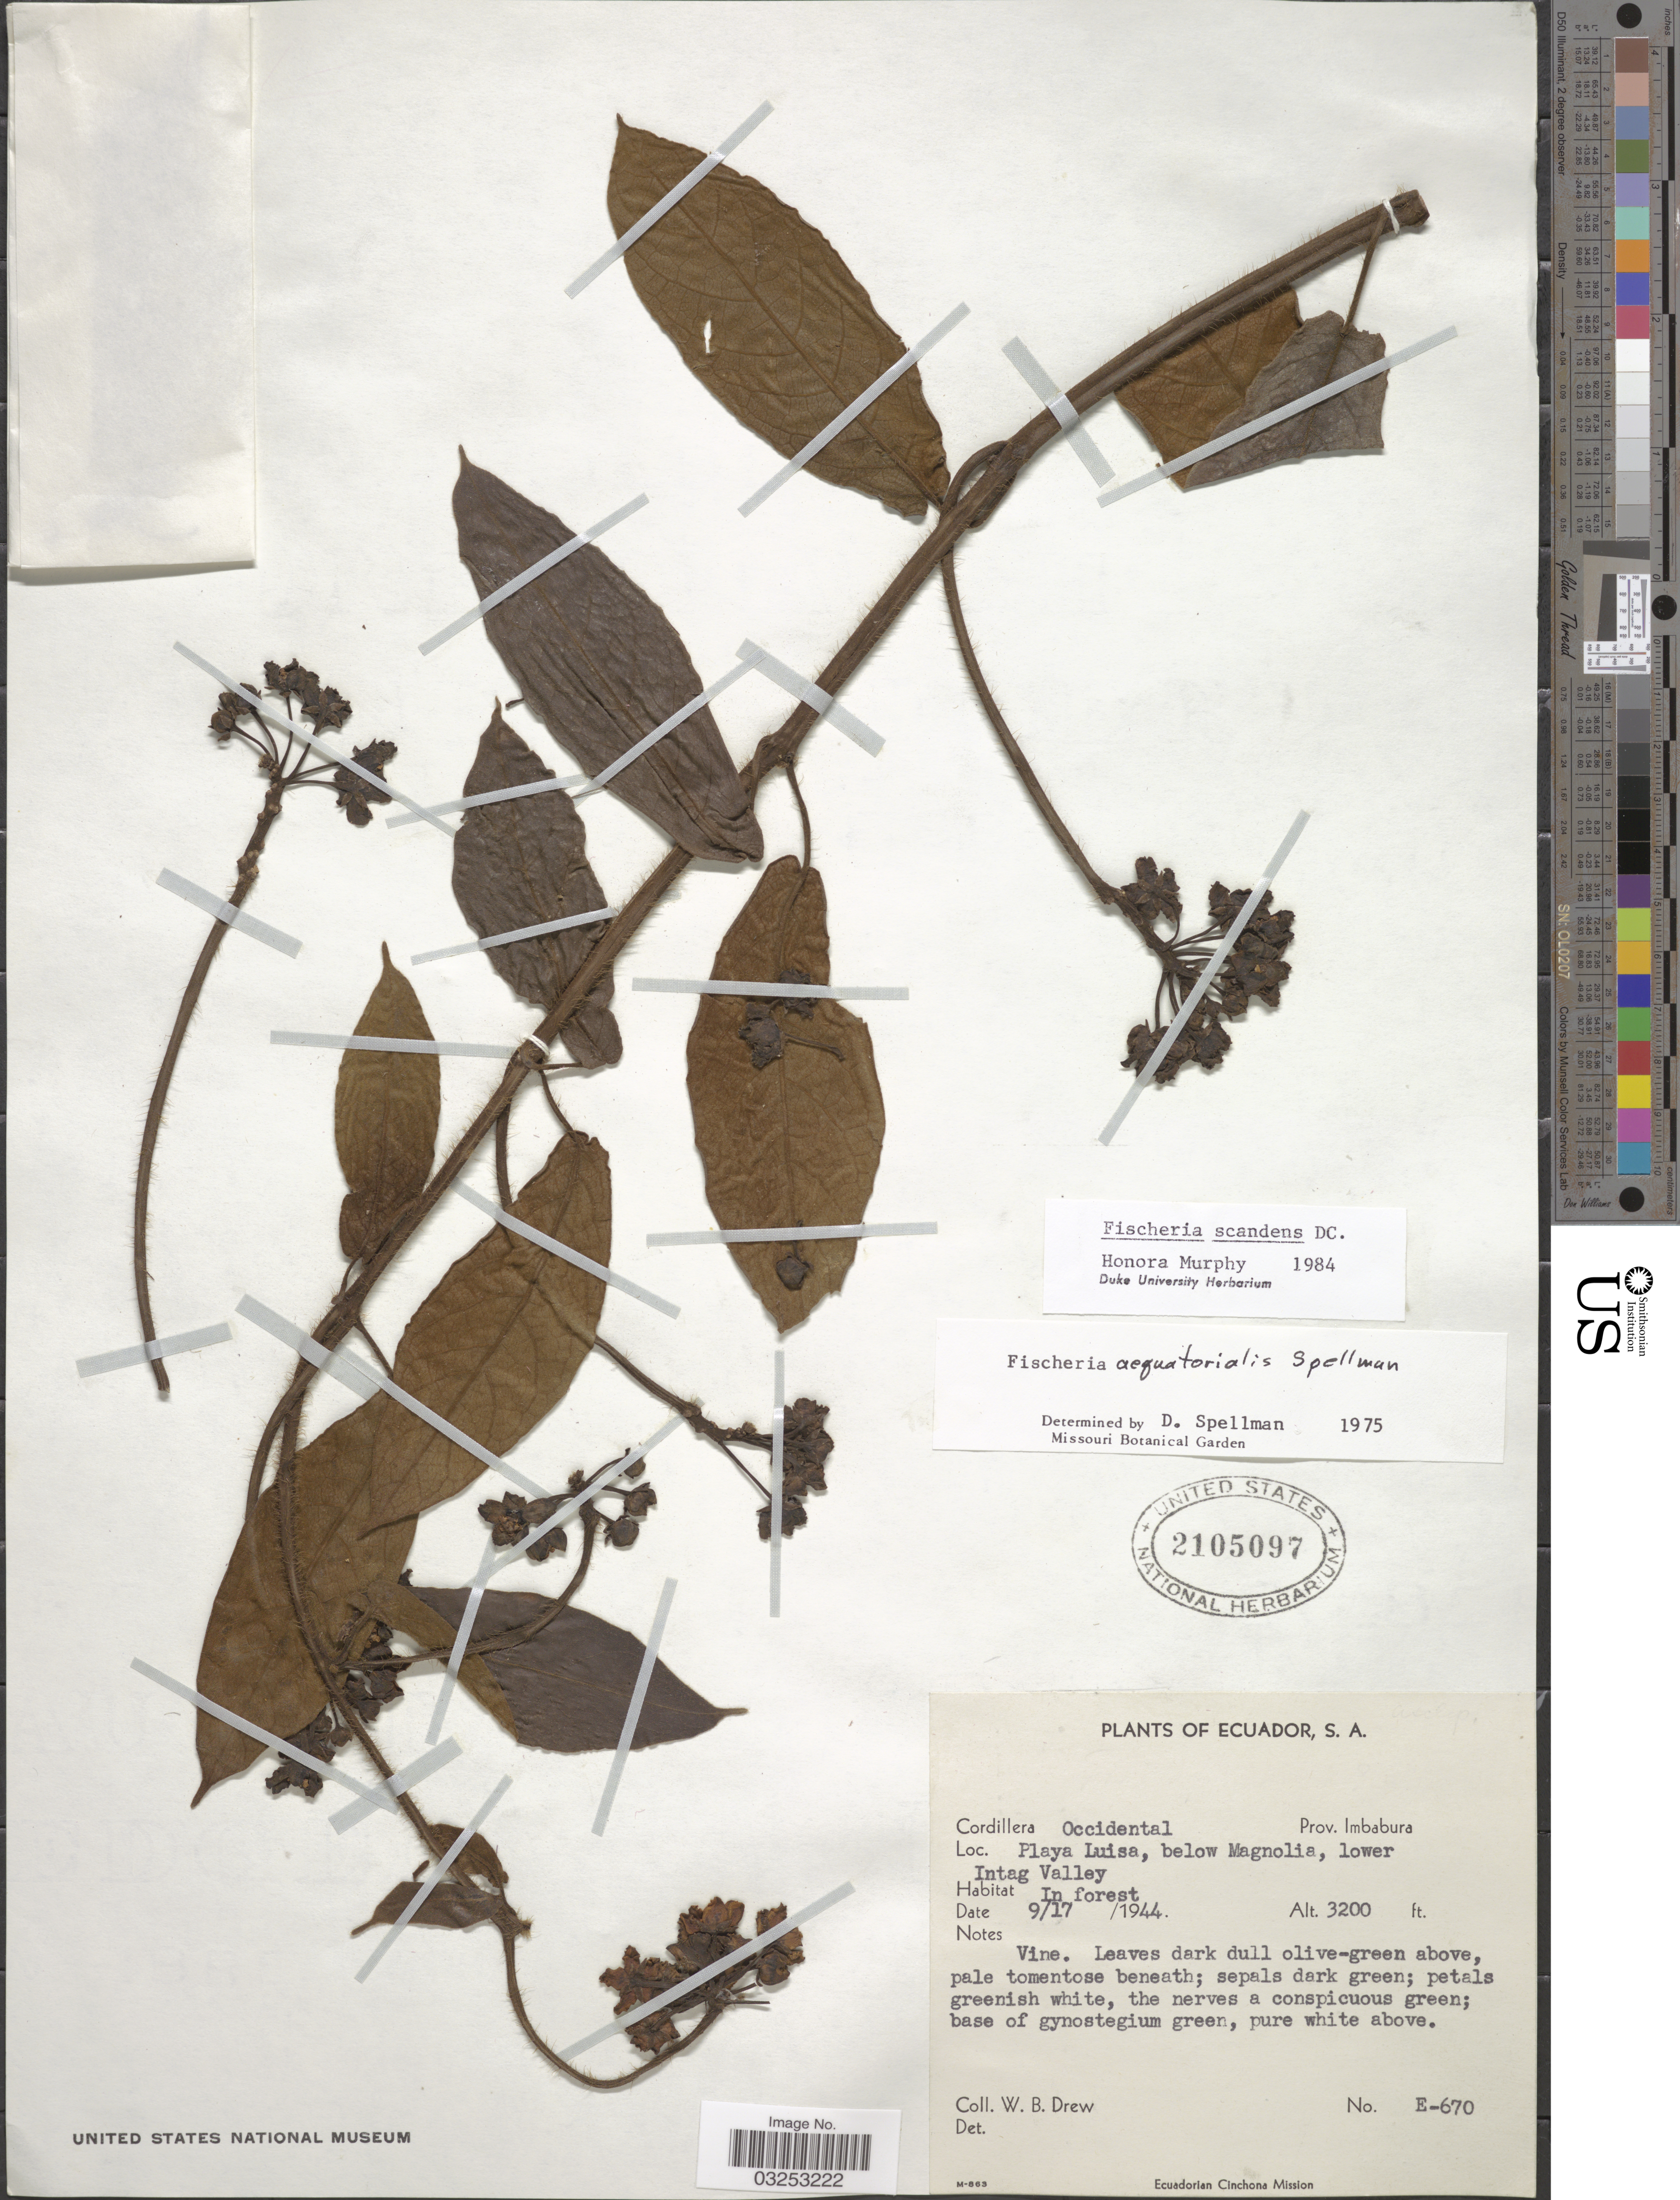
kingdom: Plantae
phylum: Tracheophyta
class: Magnoliopsida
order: Gentianales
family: Apocynaceae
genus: Fischeria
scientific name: Fischeria scandens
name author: DC.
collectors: W. B. Drew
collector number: E-670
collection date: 1944-09-17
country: Ecuador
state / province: Imbabura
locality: Cordillera Occidental. Playa Luisa, below Magnolia, lower Intag Valley.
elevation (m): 975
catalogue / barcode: US 2105097